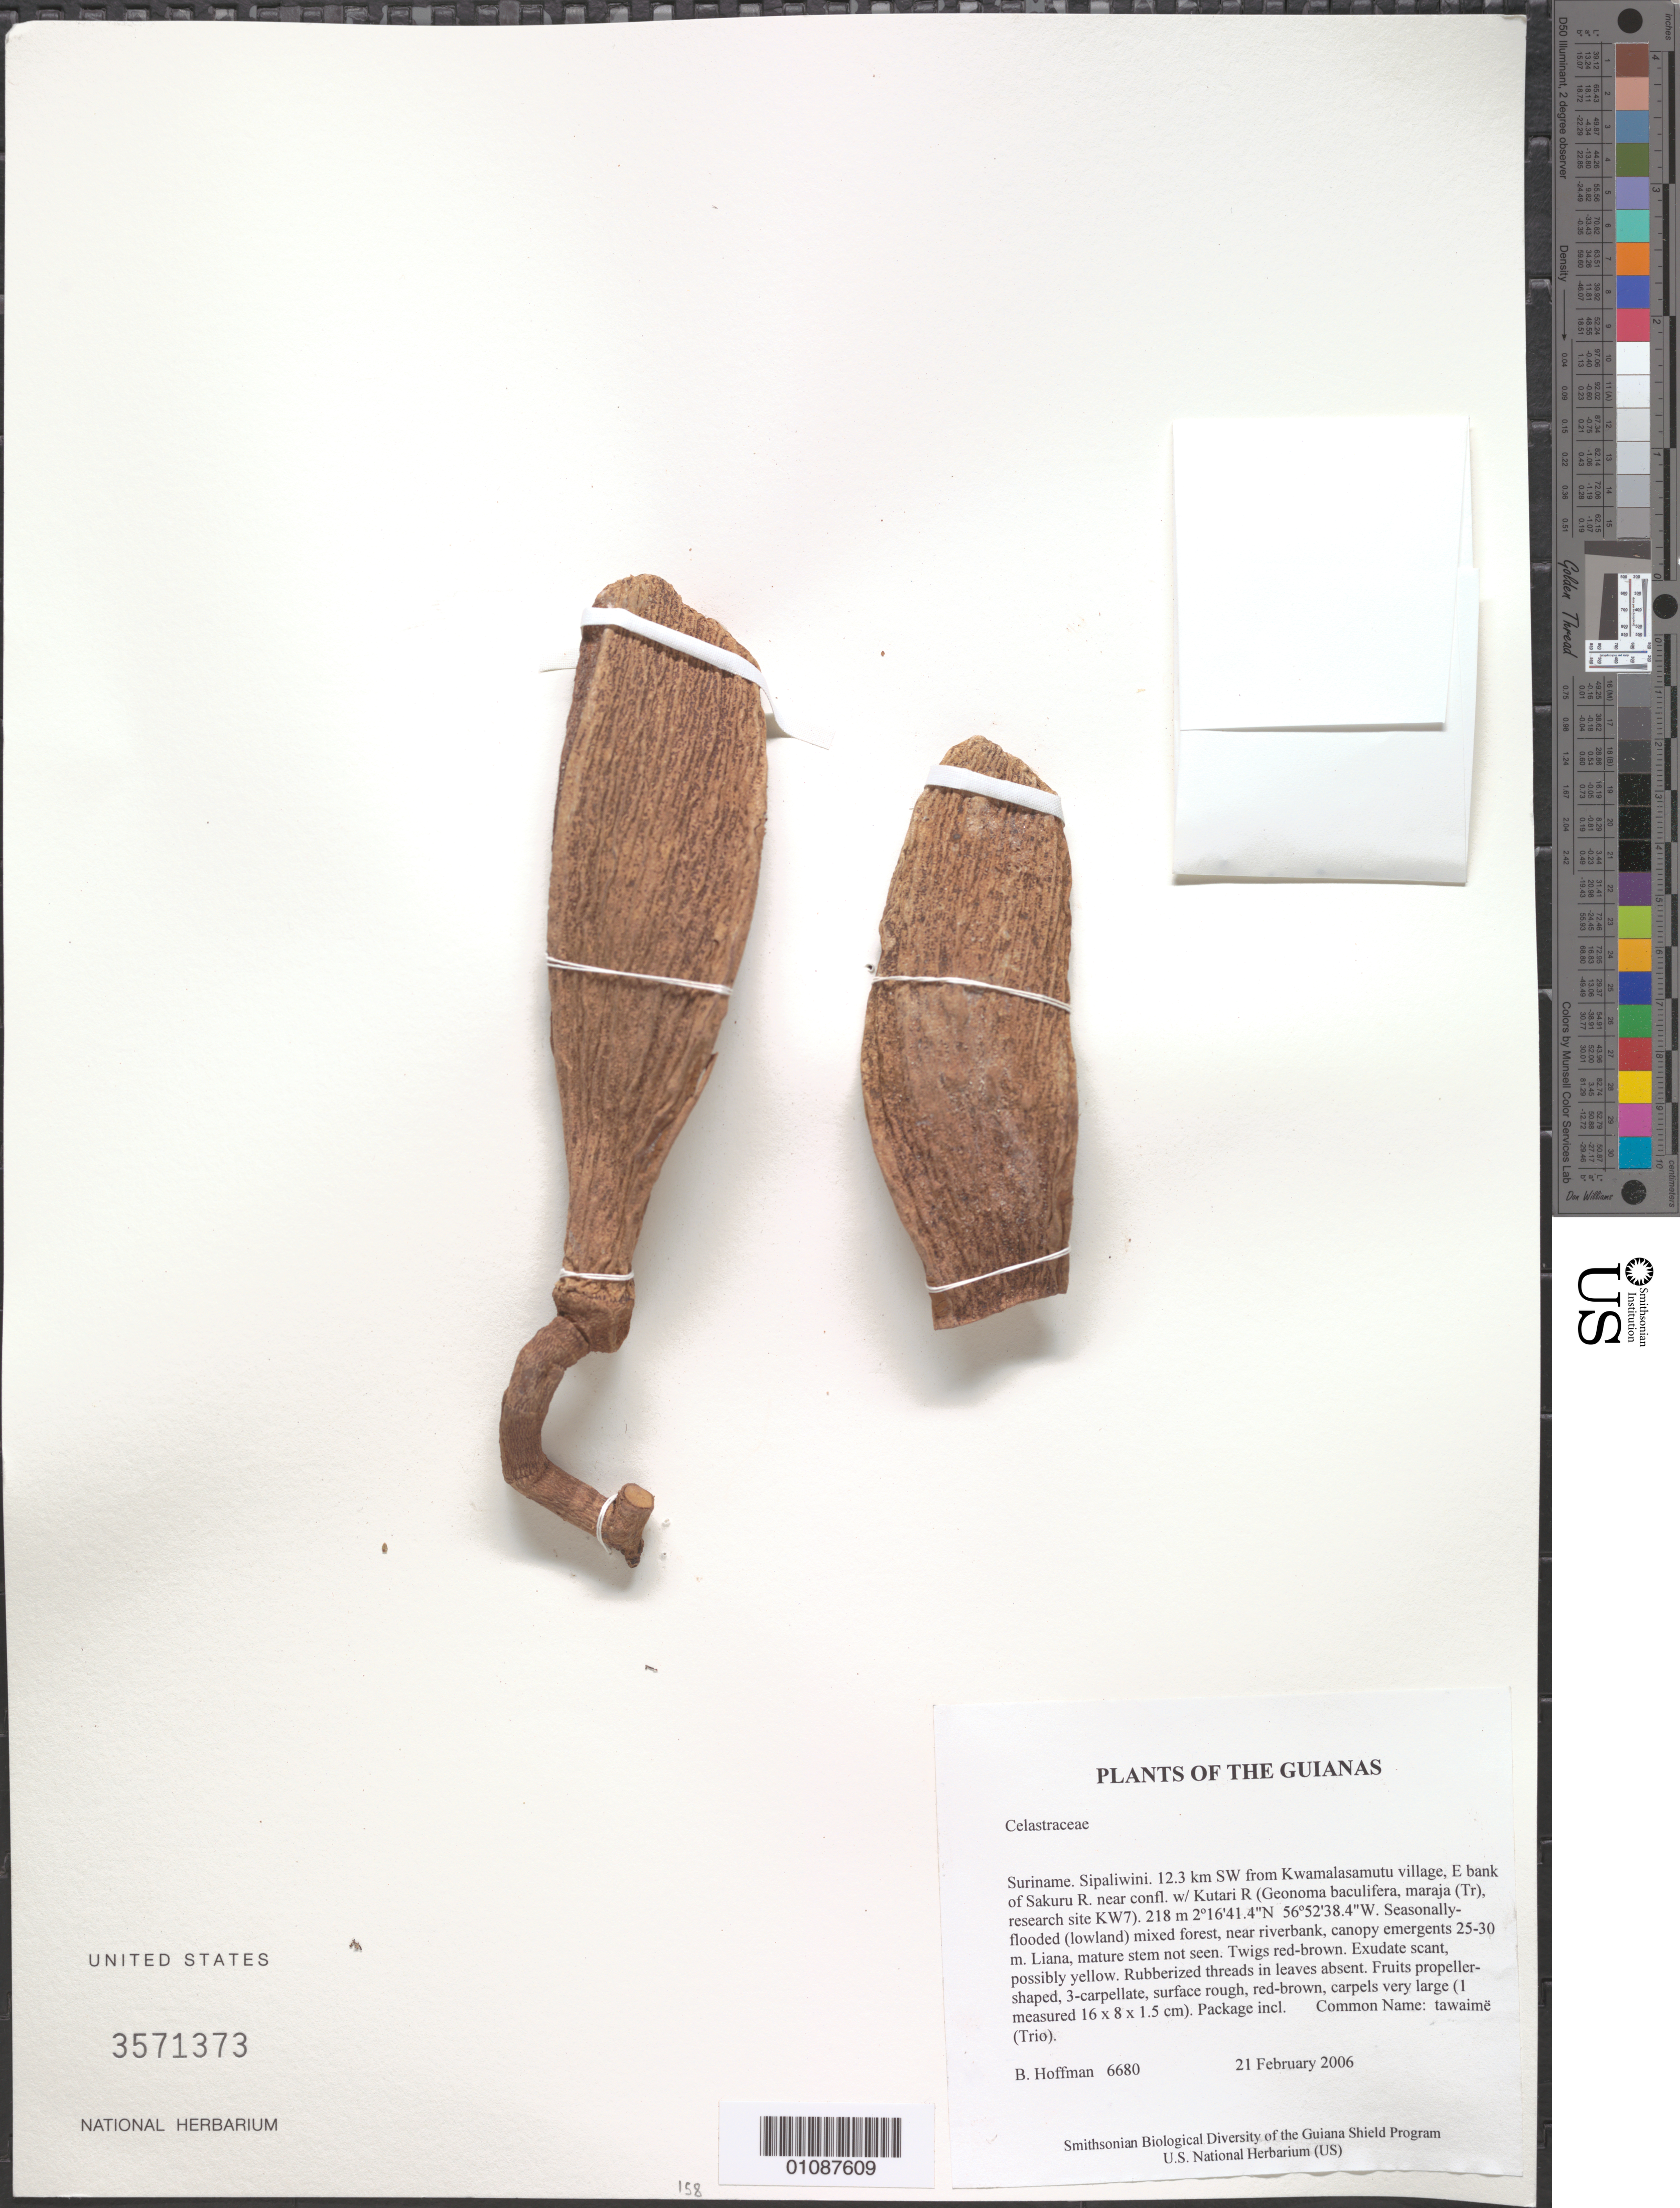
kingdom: Plantae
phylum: Tracheophyta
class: Magnoliopsida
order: Celastrales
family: Celastraceae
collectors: B. Hoffman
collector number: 6680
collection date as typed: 21 February 2006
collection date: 2006-02-21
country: Suriname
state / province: Sipaliwini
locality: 12.3 km SW from Kwamalasamutu village, E bank of Sakuru R. near confl. w/ Kutari R (Geonoma baculifera, maraja (Tr), research site KW7)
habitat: Seasonally-flooded (lowland) mixed forest, near riverbank, canopy emergents 25-30 m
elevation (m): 218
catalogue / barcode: US 3571373